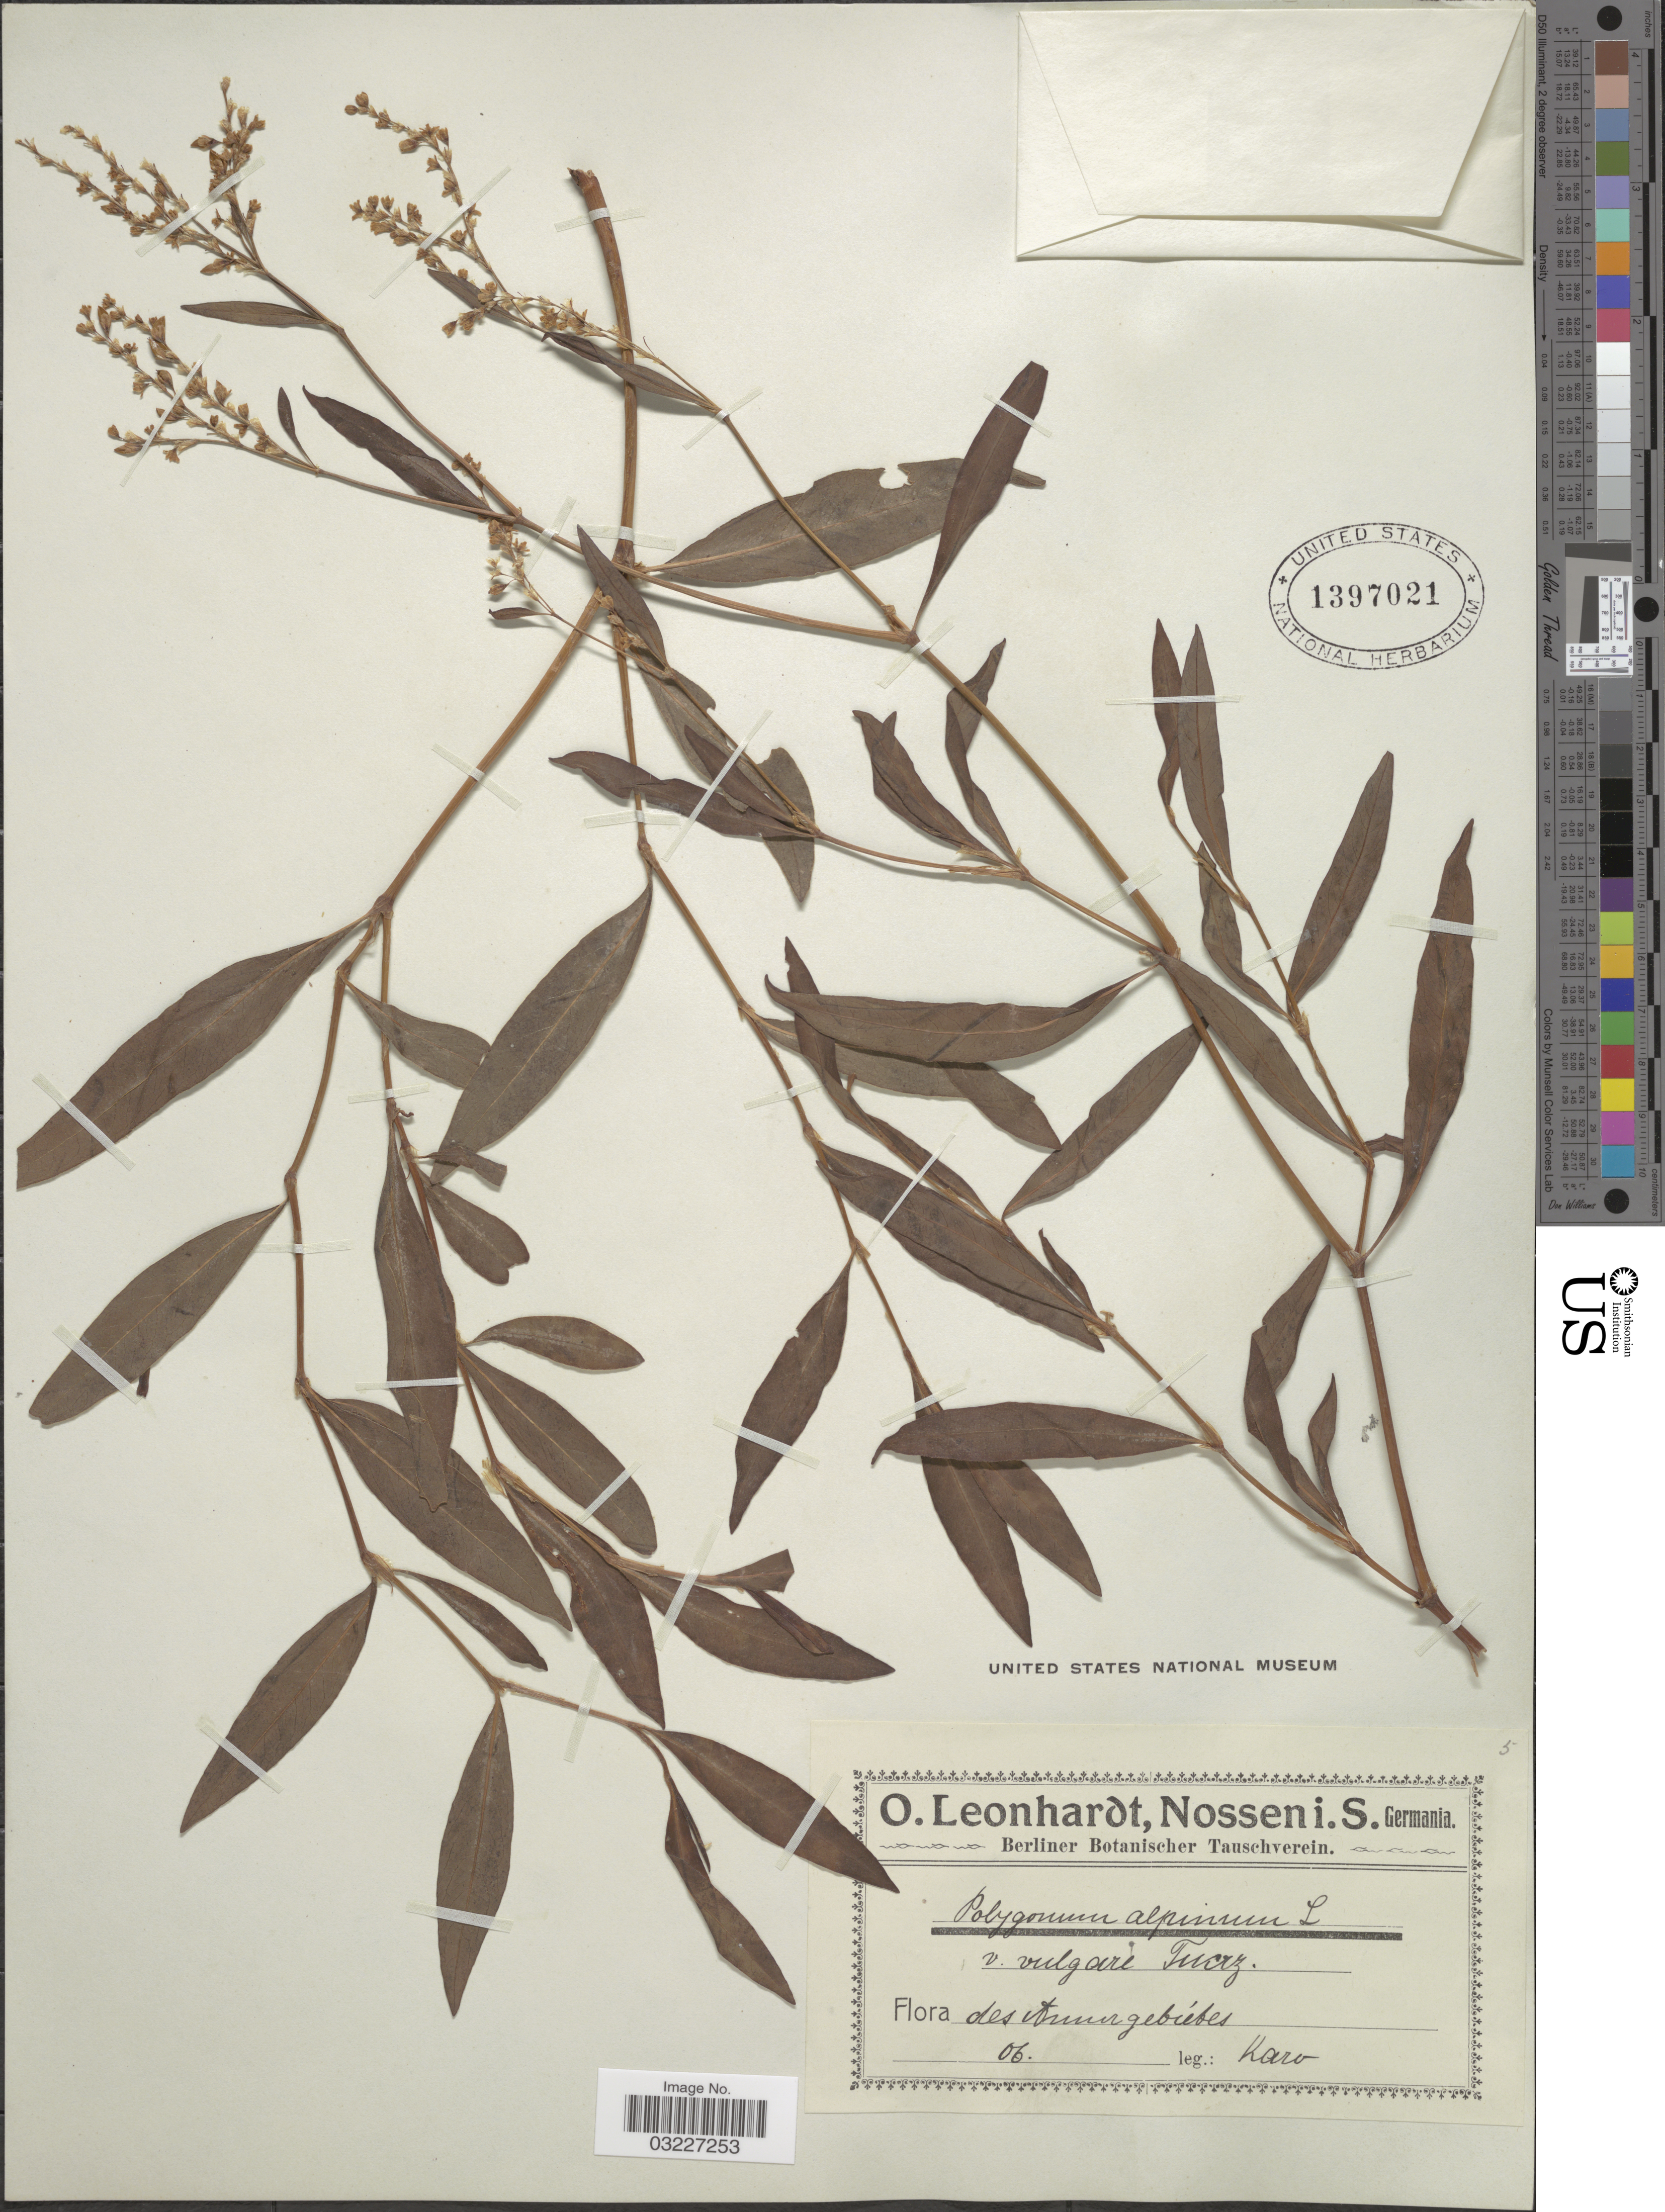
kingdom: Plantae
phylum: Tracheophyta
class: Magnoliopsida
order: Caryophyllales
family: Polygonaceae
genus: Koenigia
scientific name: Koenigia alpina var. alpina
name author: (All.) T.M. Schust. & Reveal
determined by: Strong, Mark T., (BOT), Smithsonian Institution - National Museum of Natural History (UNITED STATES)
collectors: Karo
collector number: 06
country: Russian Federation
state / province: Amur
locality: Amurgebietes.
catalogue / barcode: US 1397021